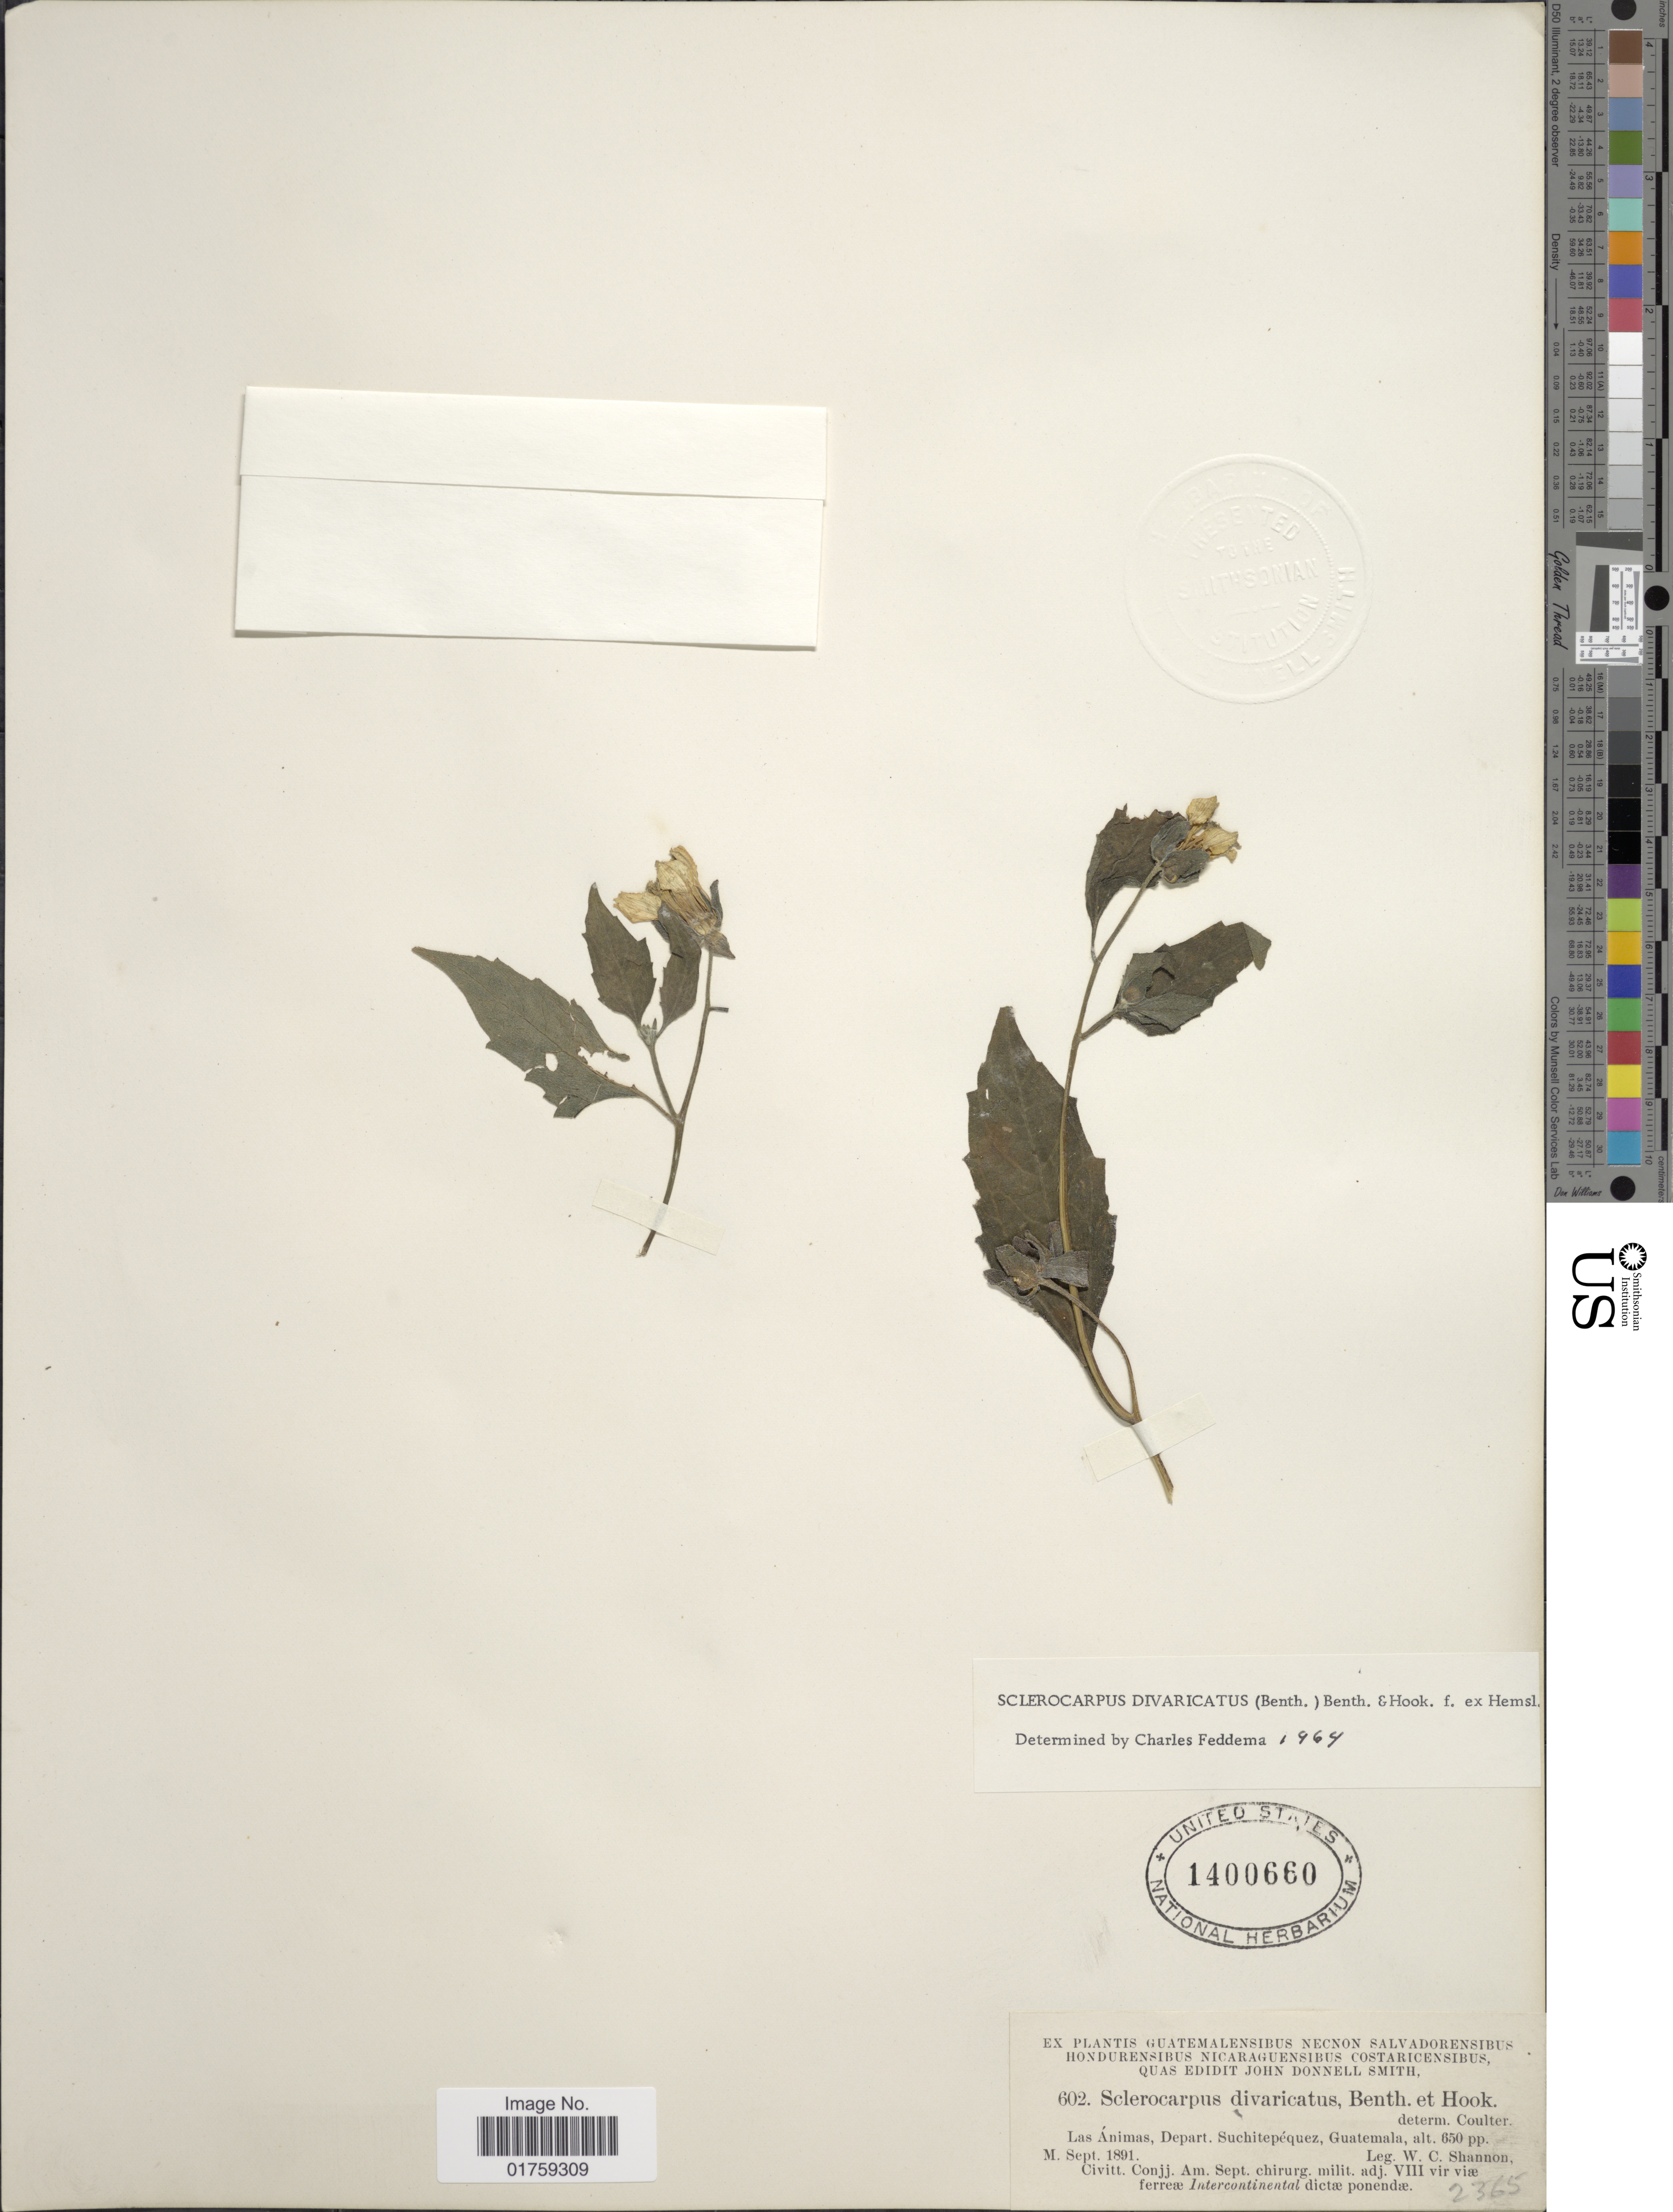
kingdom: Plantae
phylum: Tracheophyta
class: Magnoliopsida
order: Asterales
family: Asteraceae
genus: Sclerocarpus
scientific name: Sclerocarpus divaricatus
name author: (Benth.) Benth. & Hook. f. ex Hemsl.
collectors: W. C. Shannon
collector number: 602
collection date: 1891-09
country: Guatemala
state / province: Suchitepéquez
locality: Las Animas, Depart. Suchitepequez, Guatemala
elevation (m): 198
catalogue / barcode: US 1400660